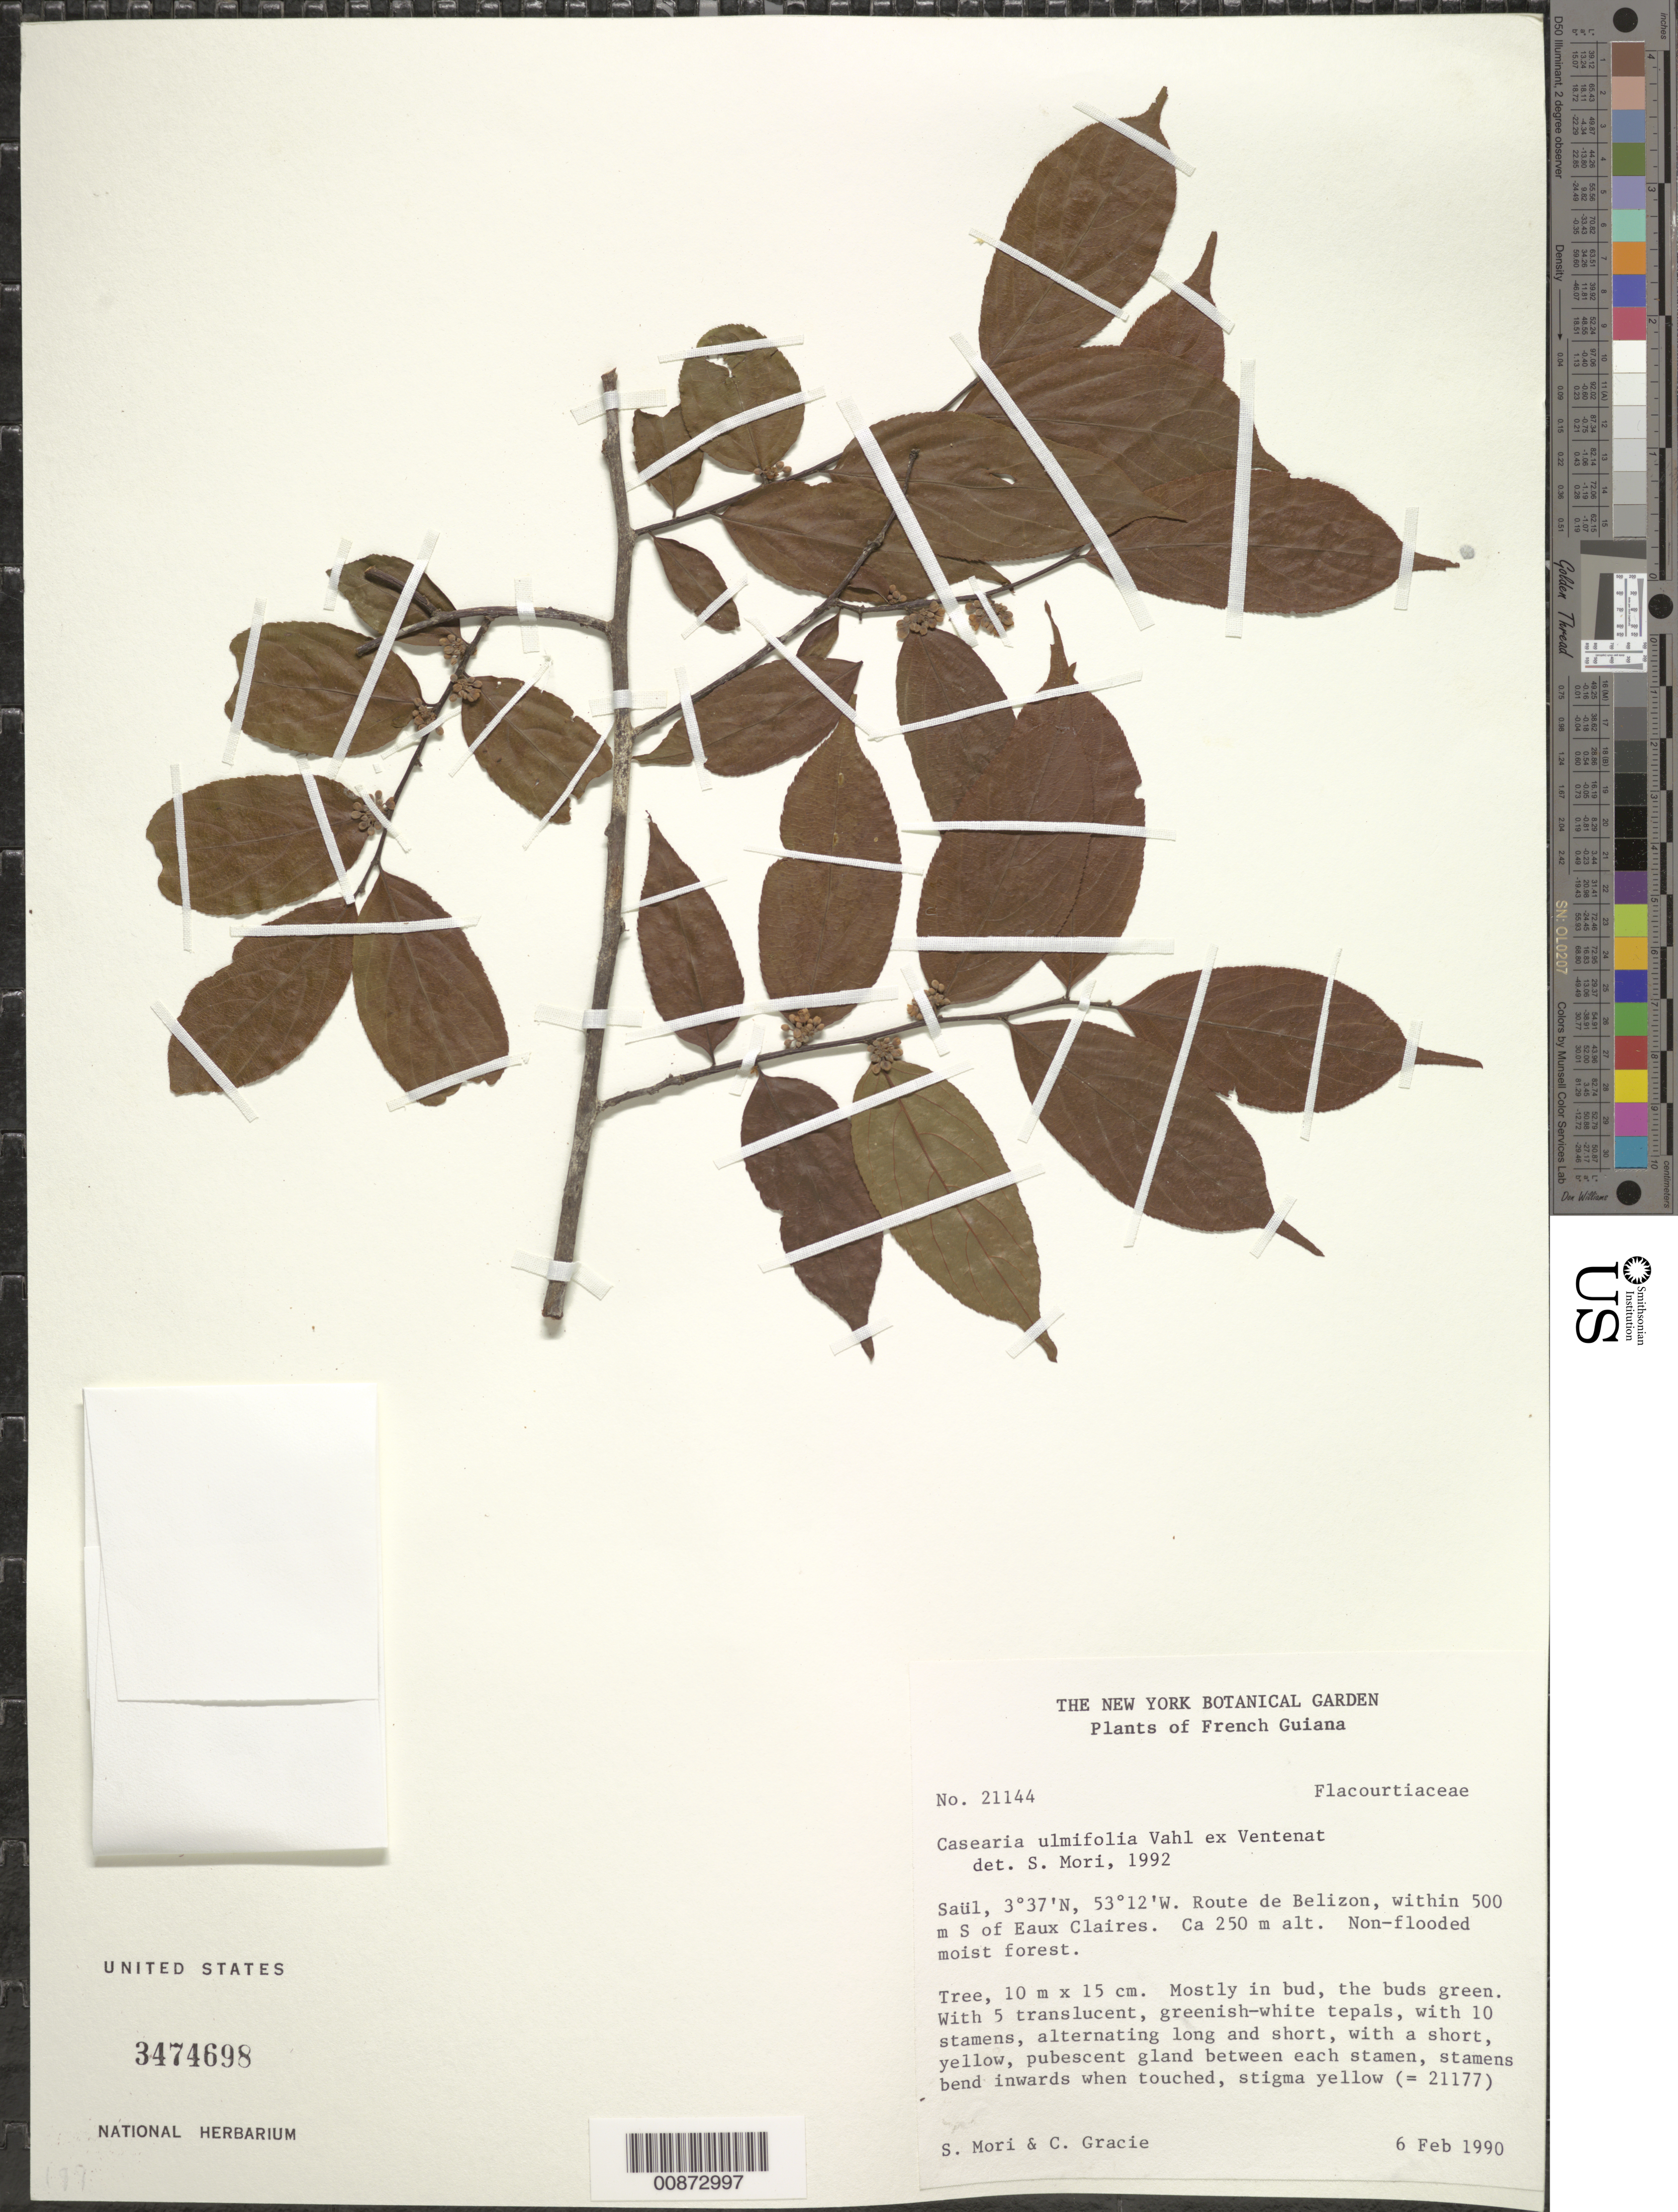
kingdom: Plantae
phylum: Tracheophyta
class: Magnoliopsida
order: Malpighiales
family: Salicaceae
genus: Casearia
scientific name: Casearia ulmifolia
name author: Vahl ex Vent.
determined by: Mori, Scott A.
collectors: S. Mori & C. A. Gracie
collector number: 21144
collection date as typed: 6-Feb-90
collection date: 1990-02-06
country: French Guiana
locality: Saül, Route de Belizon, within 500 m S of Eaux Claires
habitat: Non-flooded moist forest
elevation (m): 250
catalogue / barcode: US 3474698